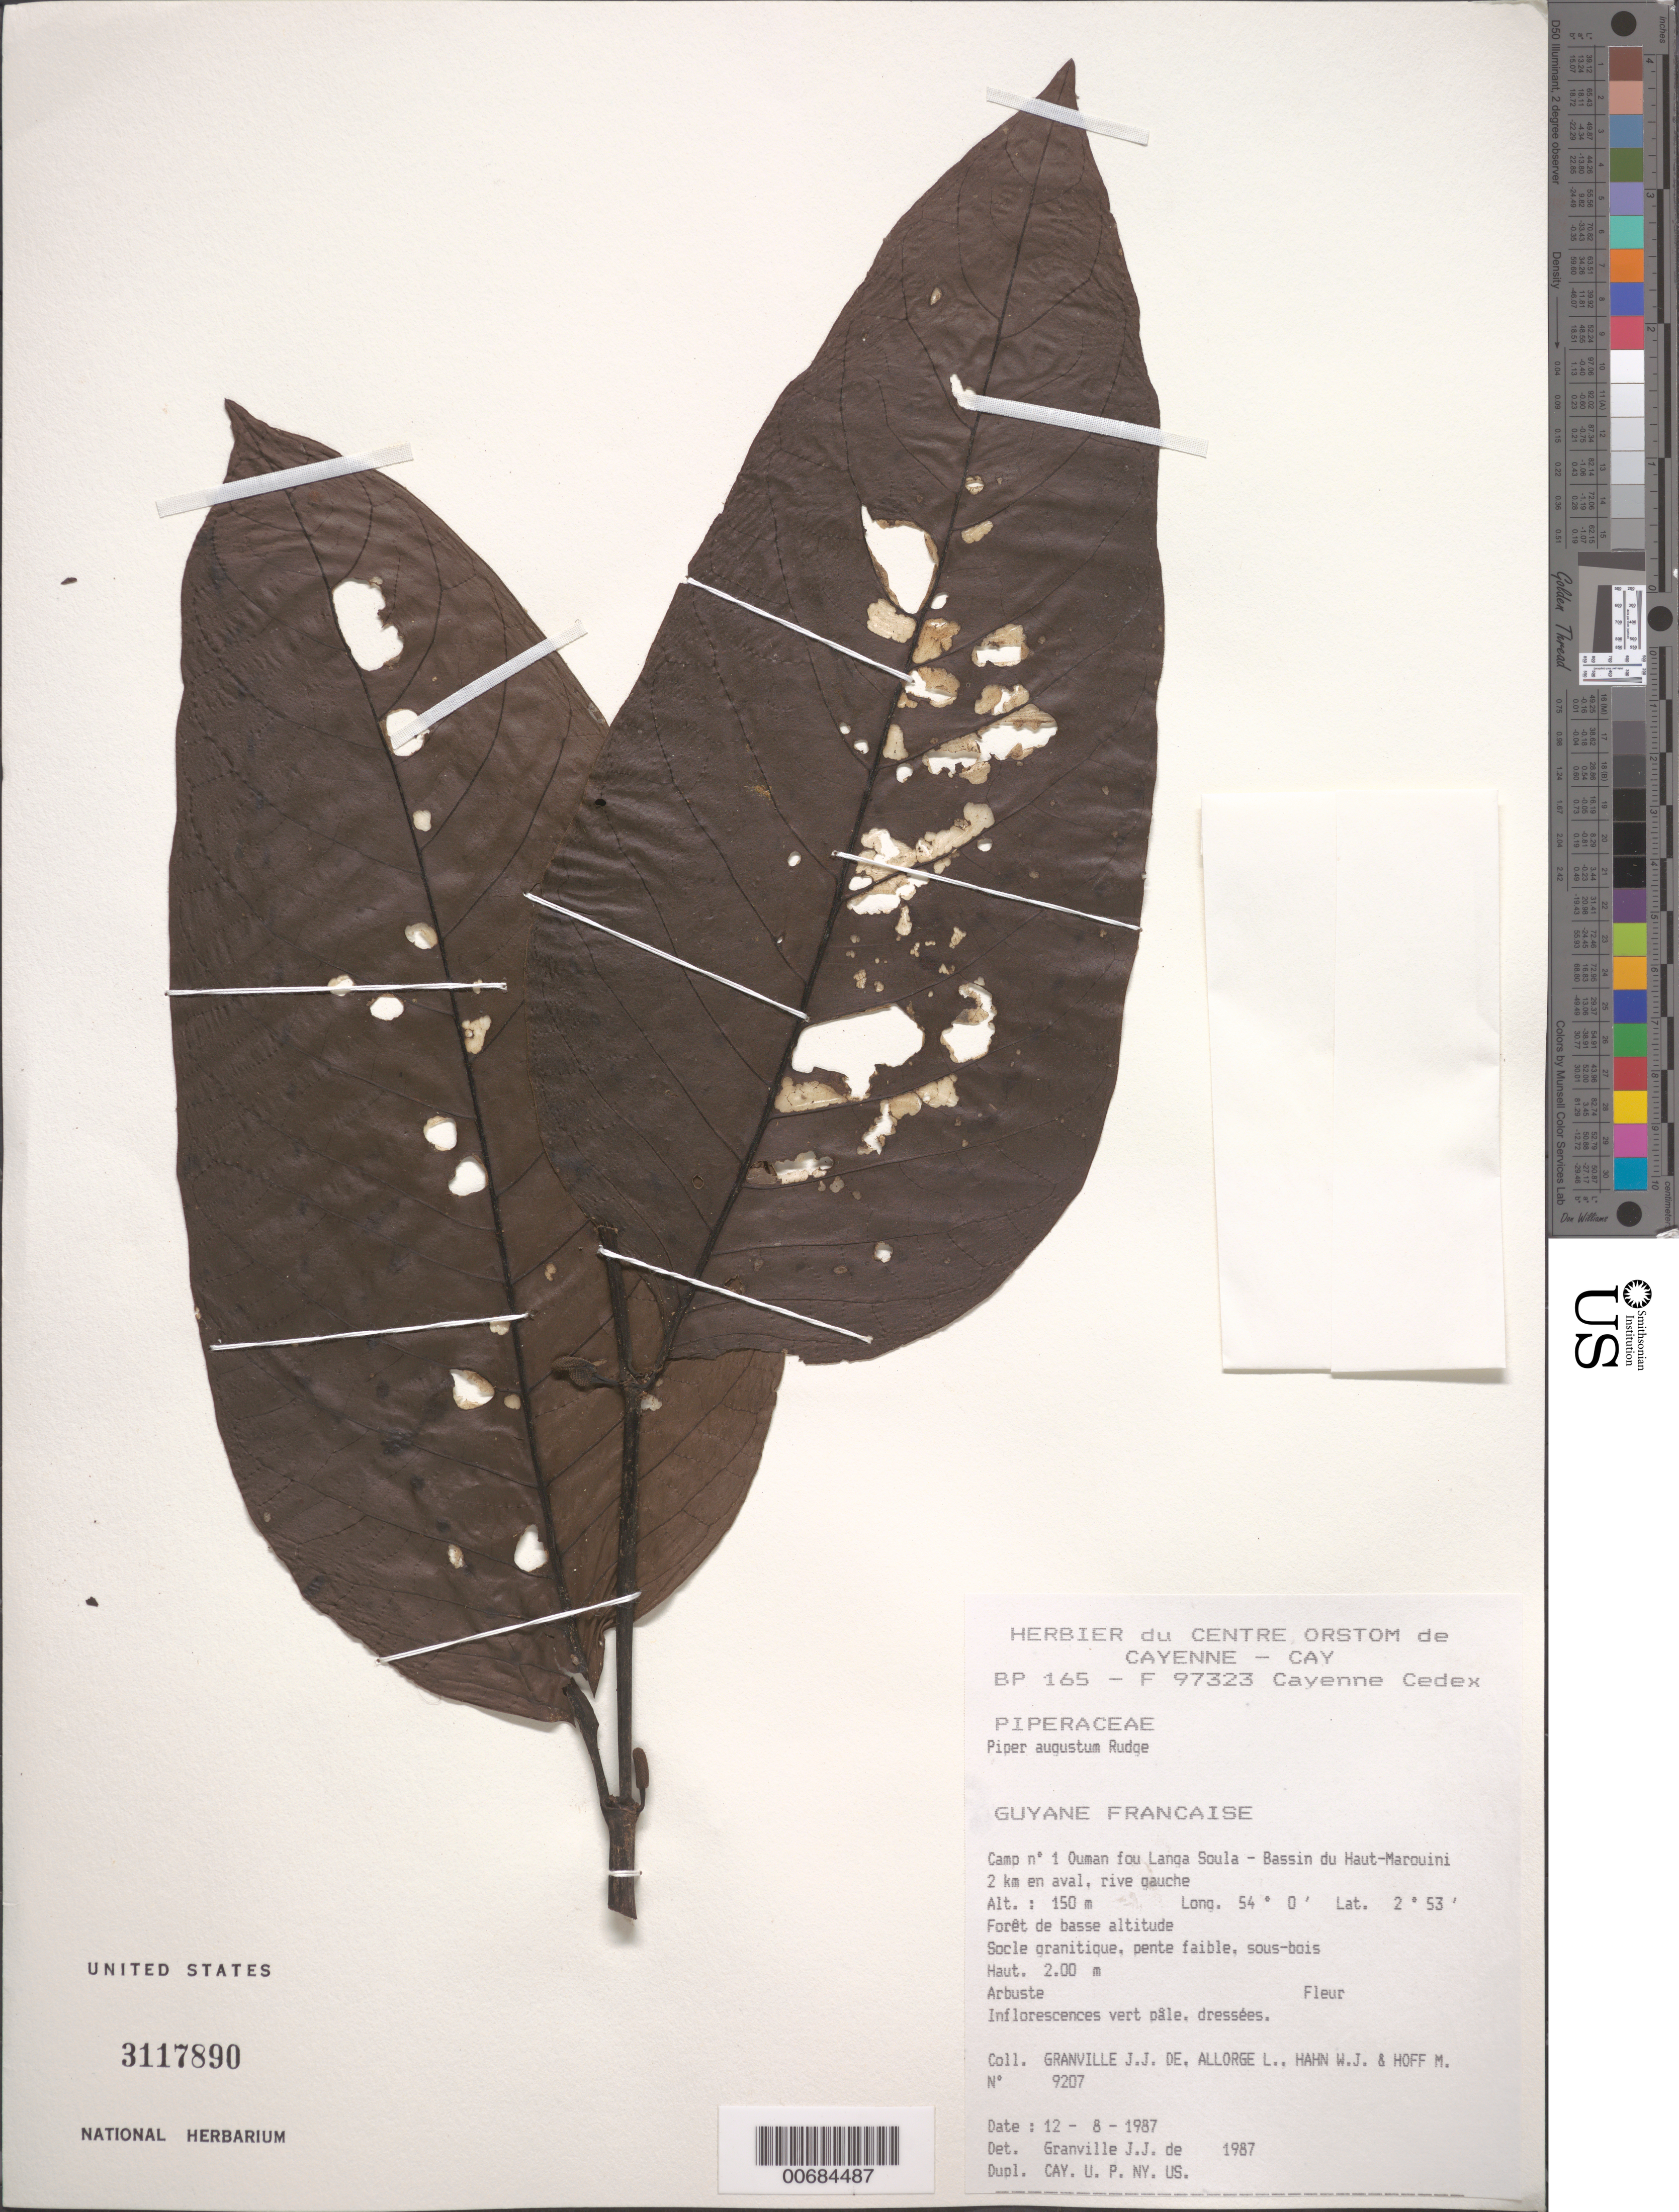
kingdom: Plantae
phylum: Tracheophyta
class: Magnoliopsida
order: Piperales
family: Piperaceae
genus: Piper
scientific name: Piper augustum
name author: Rudge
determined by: Granville, J. J. de, (CAY), Institut de Recherche pour le Developpement (IRD) (FRENCH GUIANA)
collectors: J.-J. de Granville, L. Allorge, W. J. Hahn & M. Hoff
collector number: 9207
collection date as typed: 12-Aug-87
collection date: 1987-08-12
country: French Guiana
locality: Camp #1, Ouman fou Langa Soula, Bassin du Haut-Marouini. 2 km en aval. Rive gauche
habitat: Forêt de basse altitude. Socle granitique, pente faible, sous-bois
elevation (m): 150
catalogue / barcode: US 3117890